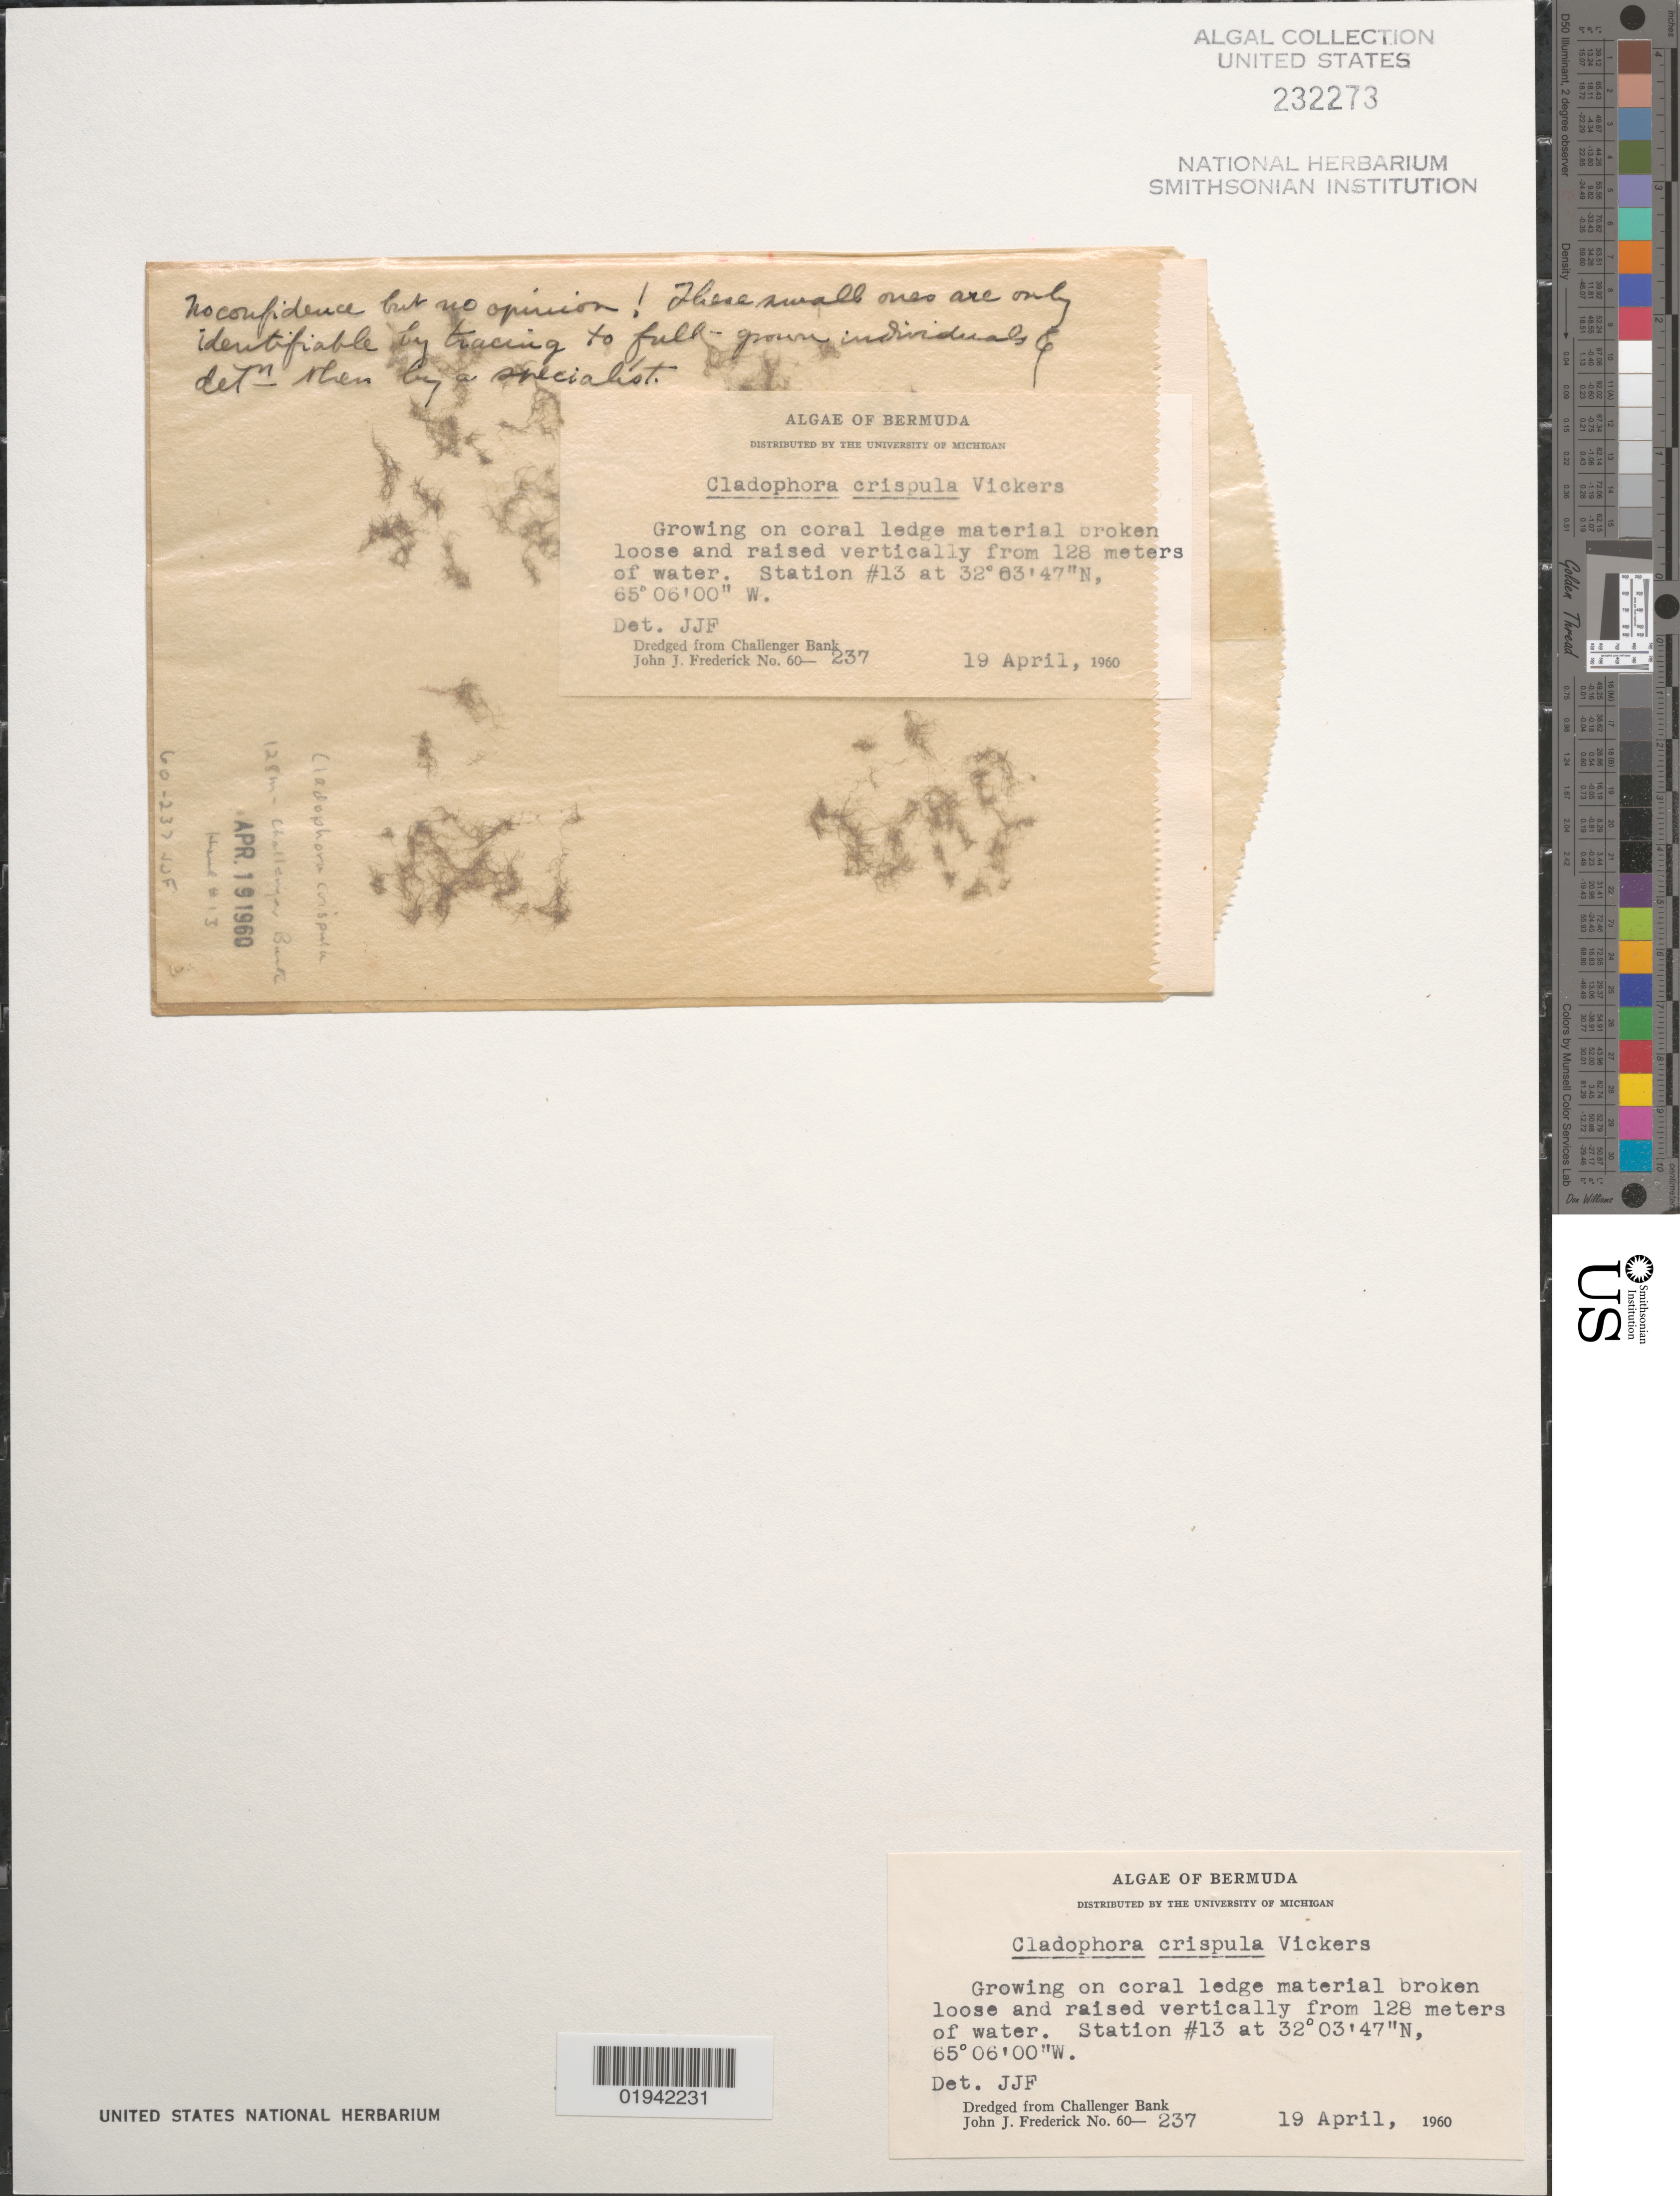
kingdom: Plantae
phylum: Chlorophyta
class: Ulvophyceae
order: Cladophorales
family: Cladophoraceae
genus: Cladophora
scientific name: Cladophora crispula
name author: Vickers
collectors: J. Frederick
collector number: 60-237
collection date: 1960-04-19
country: Bermuda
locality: Station #13. Dredged from Challenger Bank.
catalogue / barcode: US 232273